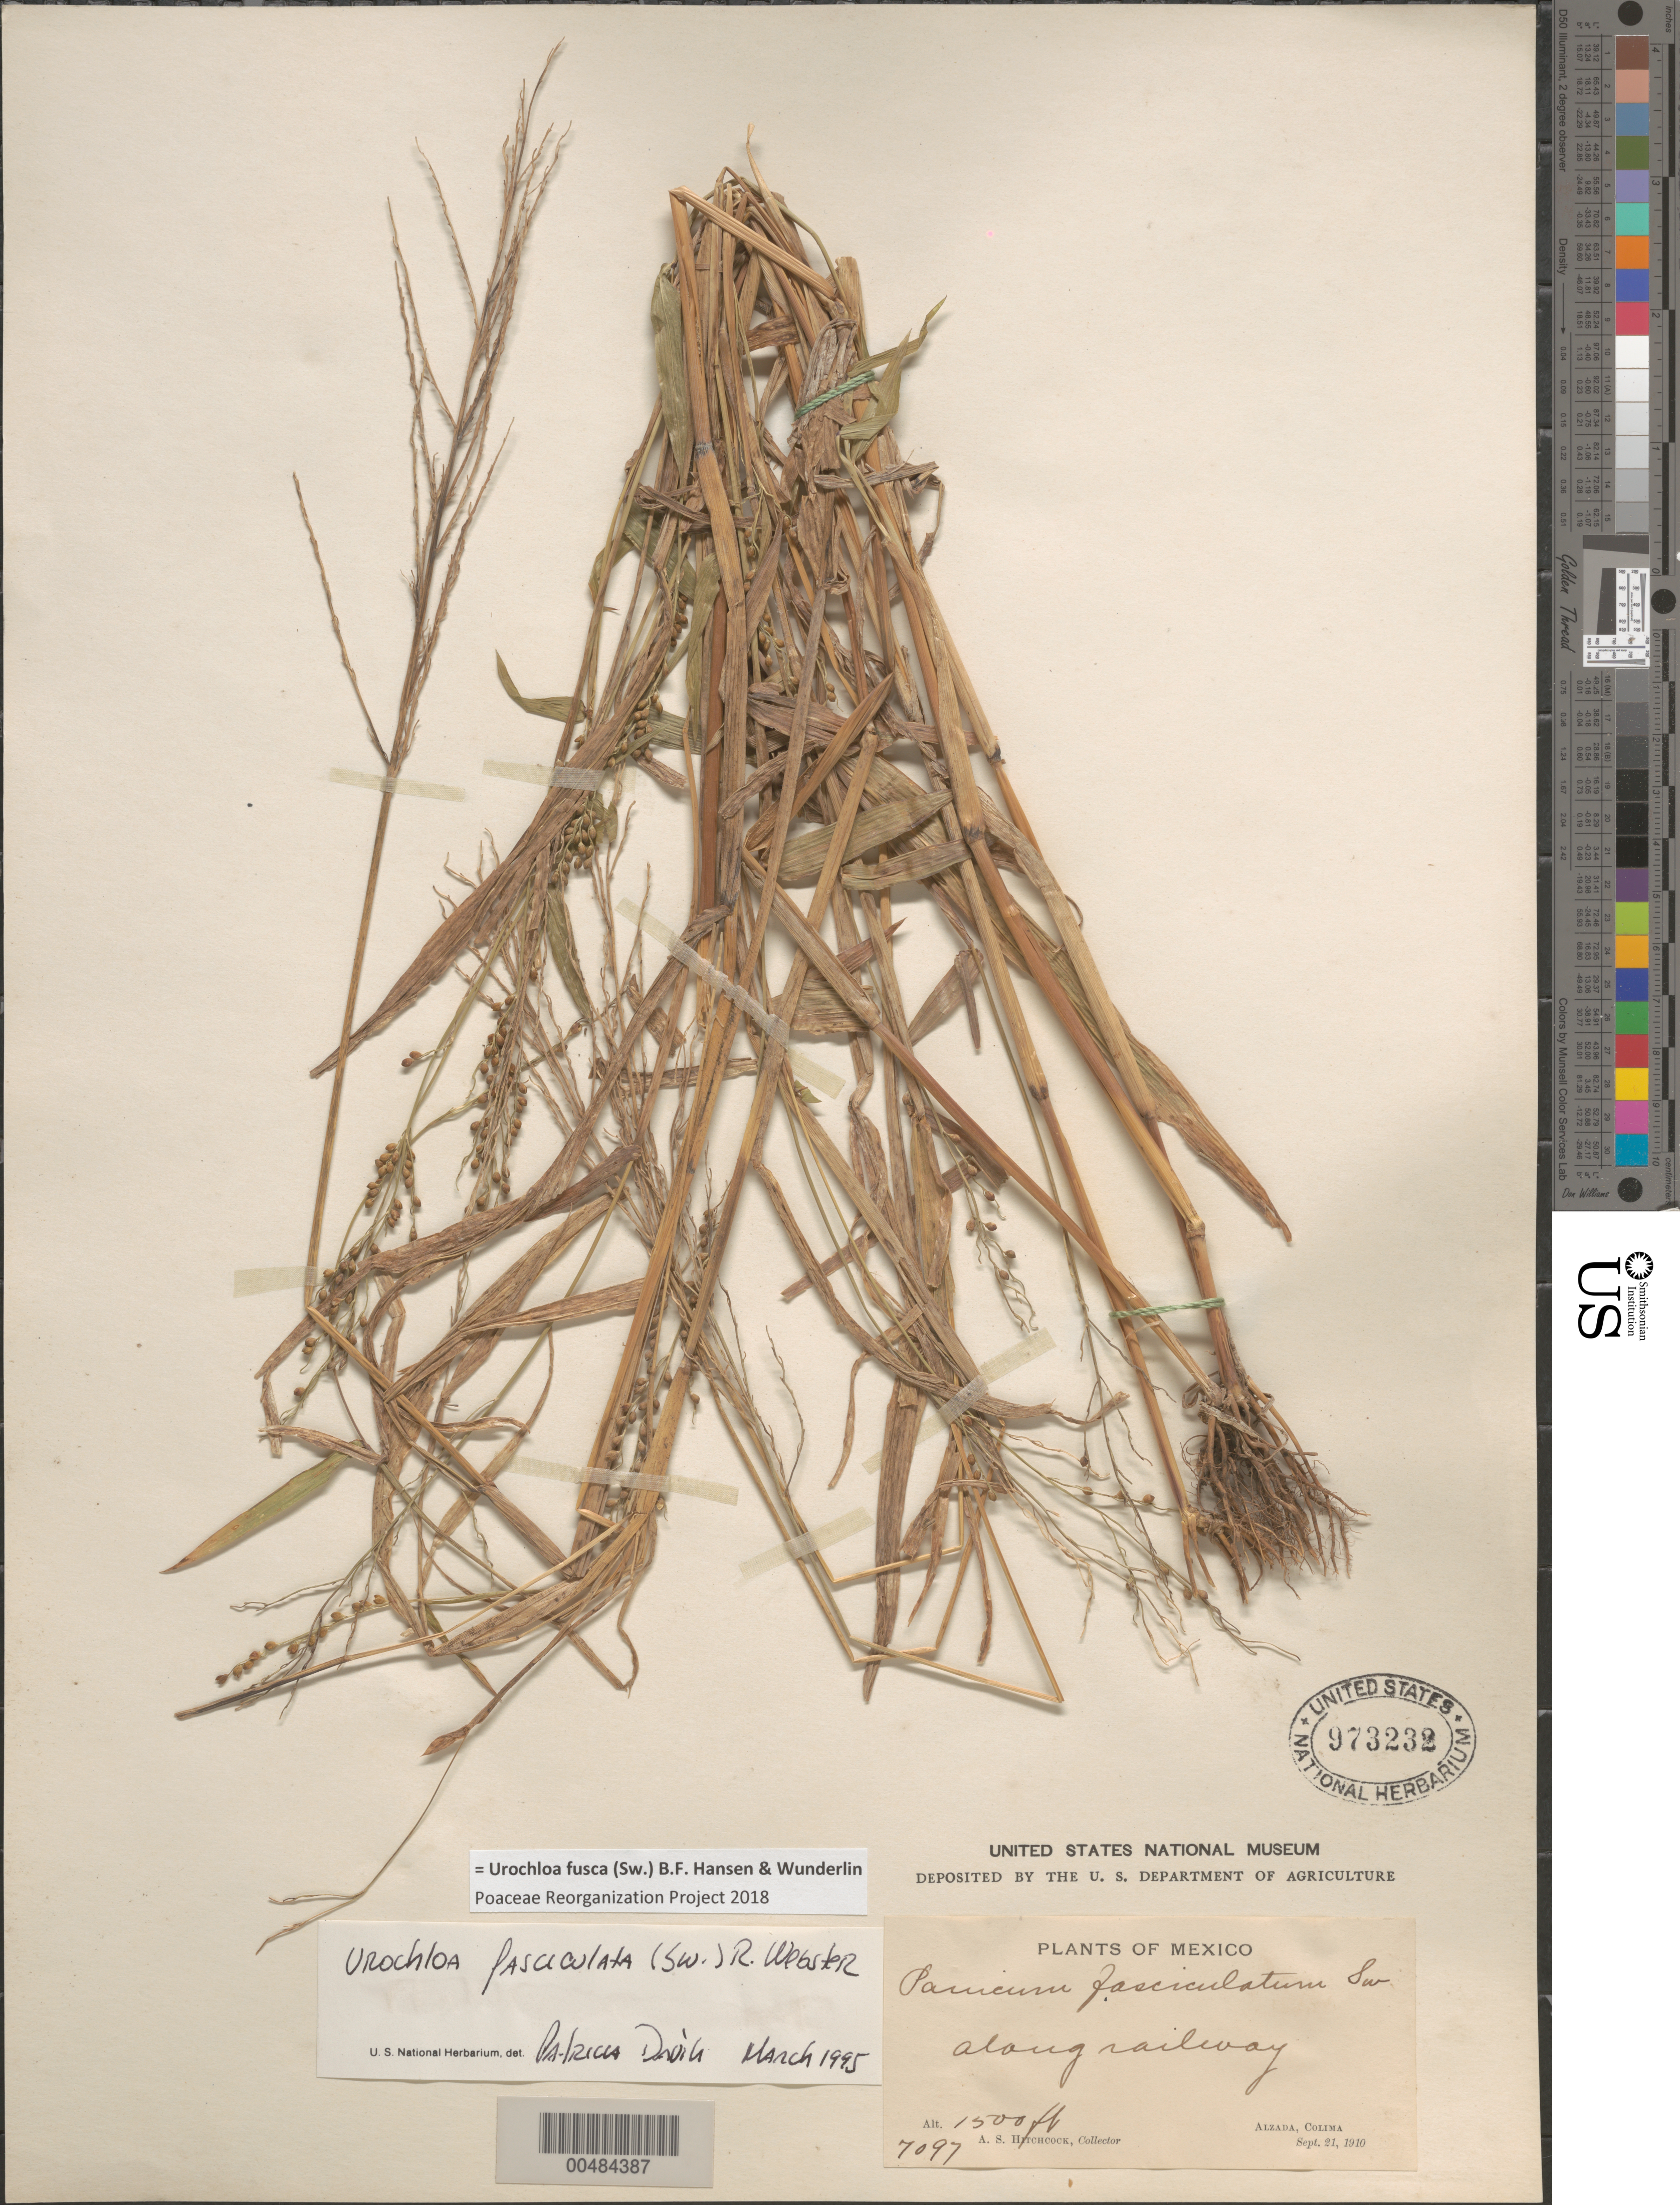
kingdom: Plantae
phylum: Tracheophyta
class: Liliopsida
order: Poales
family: Poaceae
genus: Urochloa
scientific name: Urochloa fusca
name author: (Sw.) B.F. Hansen & Wunderlin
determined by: Poaceae Reorganization Project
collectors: A. S. Hitchcock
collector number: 7097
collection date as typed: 21 Sep 1910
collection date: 1910-09-21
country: Mexico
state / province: Colima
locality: Alzada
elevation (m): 457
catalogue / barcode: US 973232